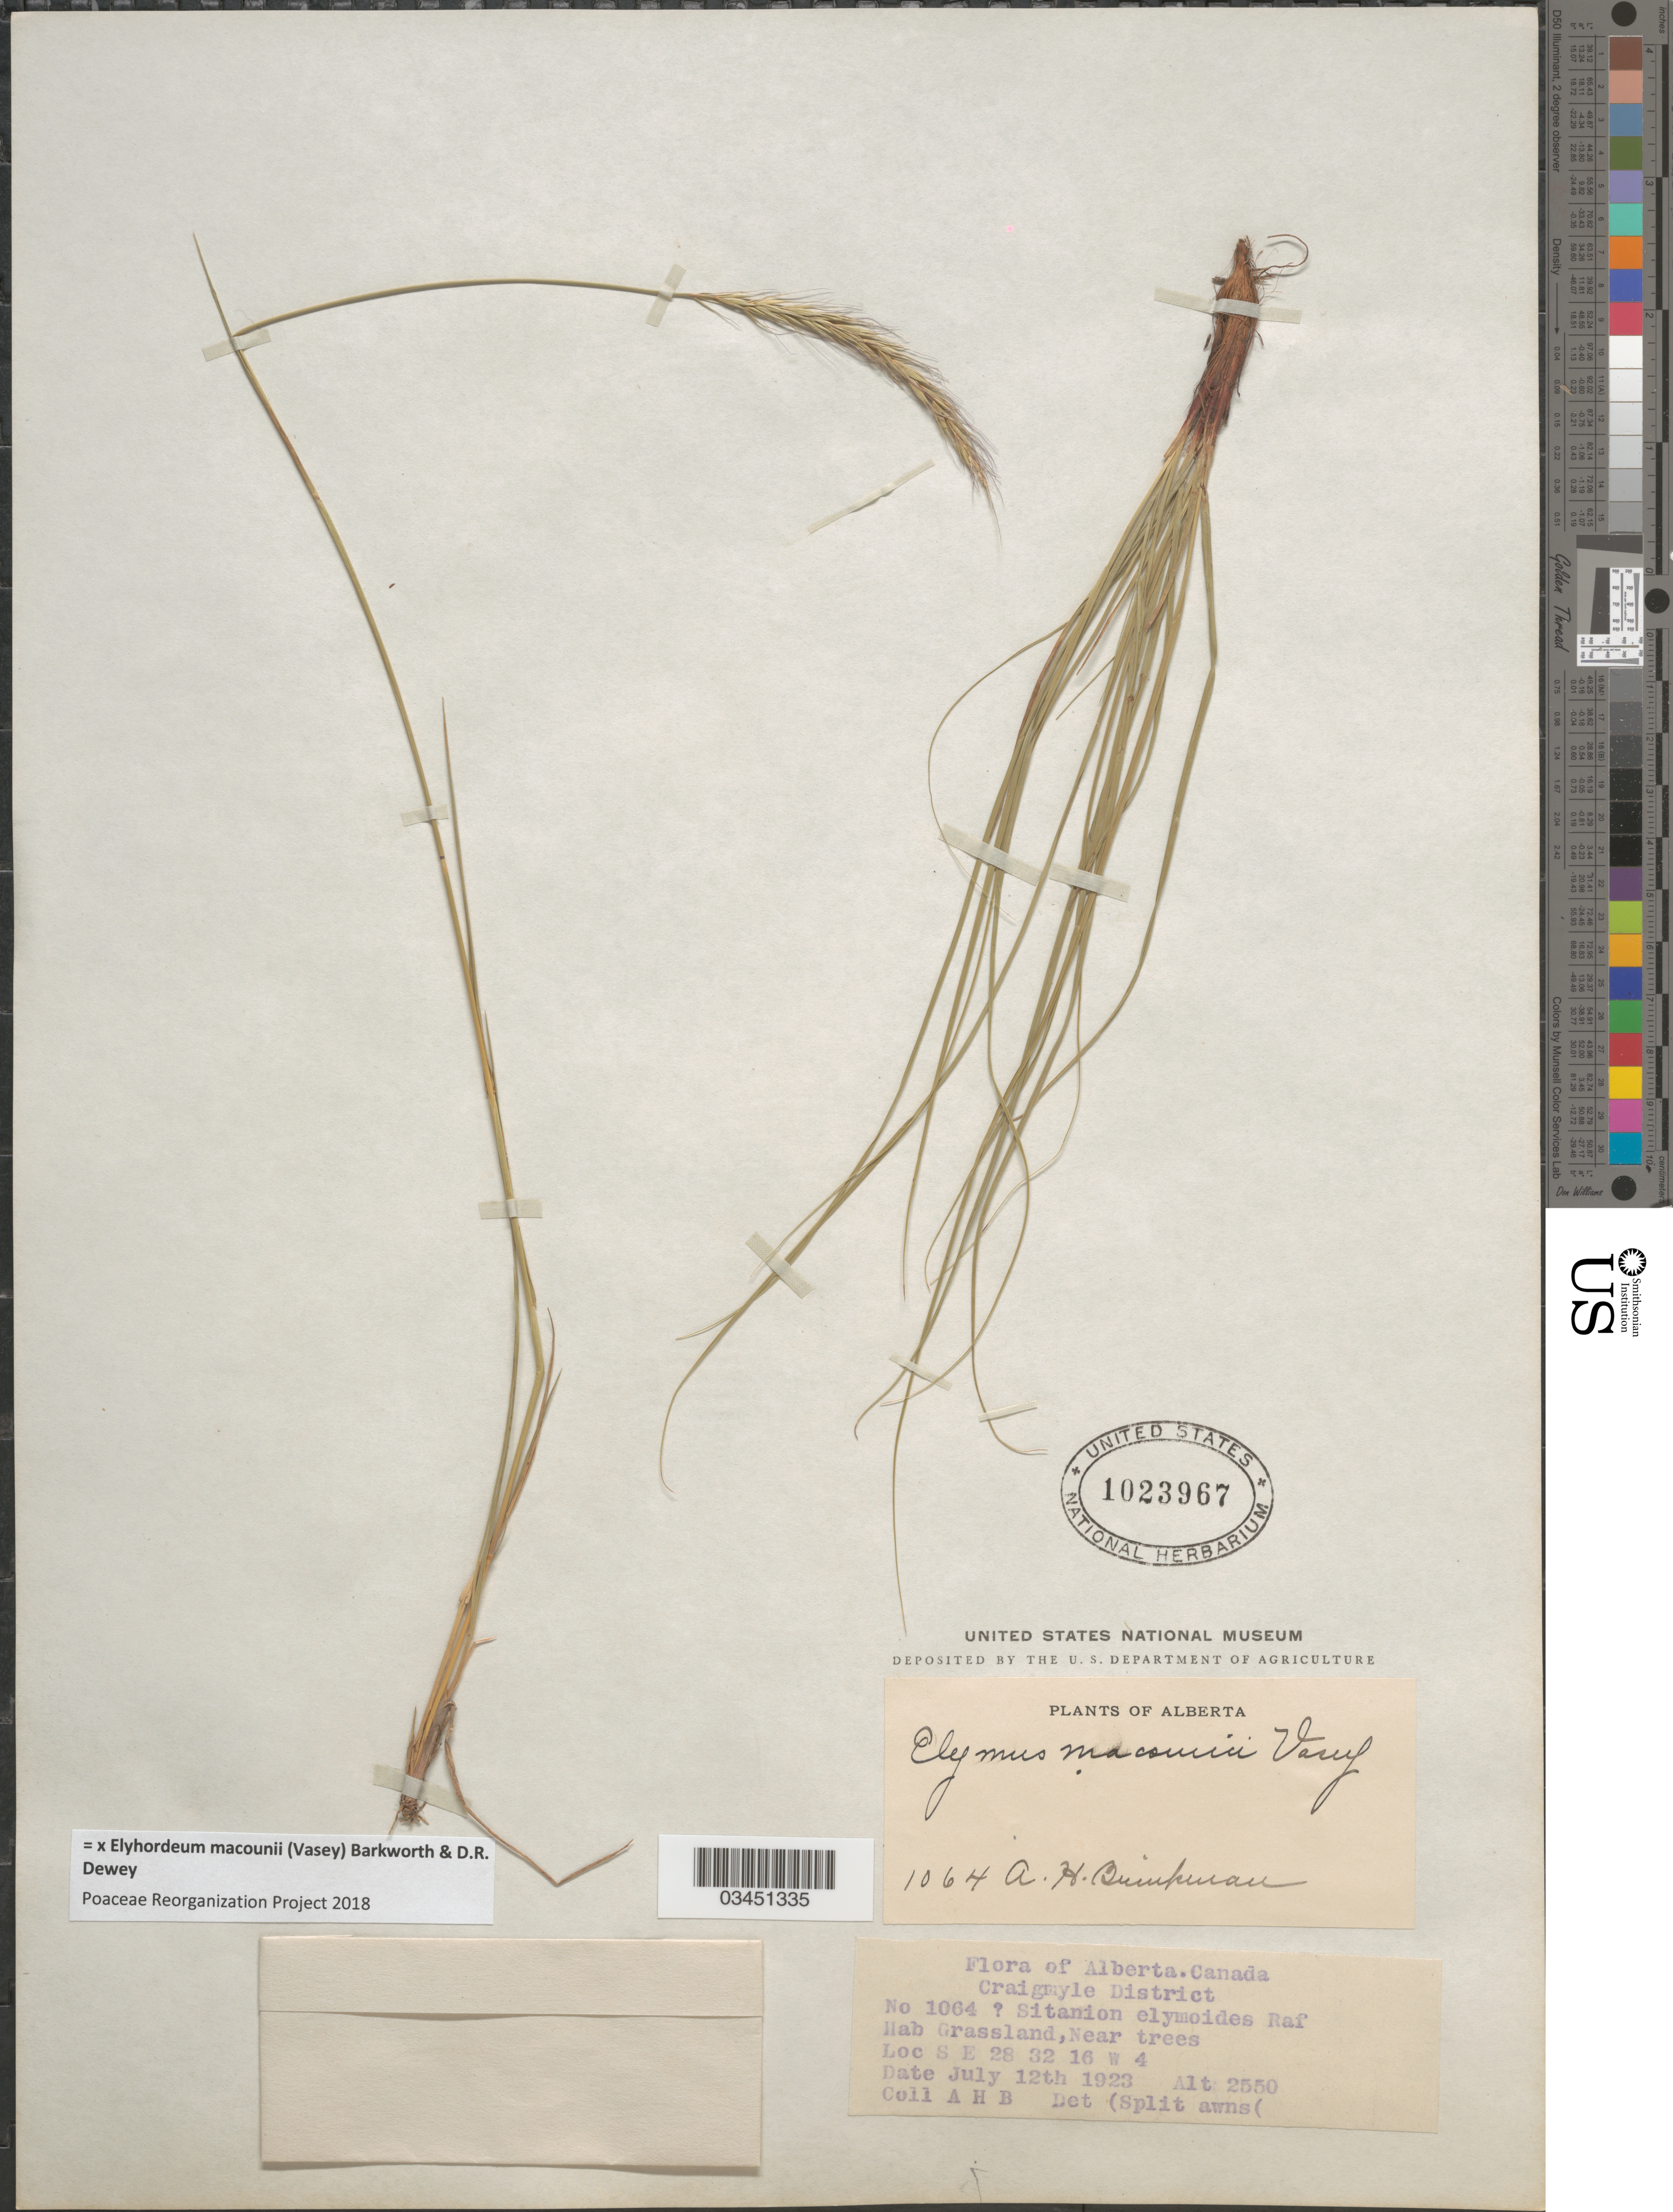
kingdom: Plantae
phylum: Tracheophyta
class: Liliopsida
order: Poales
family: Poaceae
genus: Elyhordeum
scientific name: x Elyhordeum macounii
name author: (Vasey) Barkworth & Dewey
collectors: A. Brinkman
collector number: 1064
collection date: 1923-07-12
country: Canada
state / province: Alberta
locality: Craigmyle District. S E 28 32 16 W 4.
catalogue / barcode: US 1023967